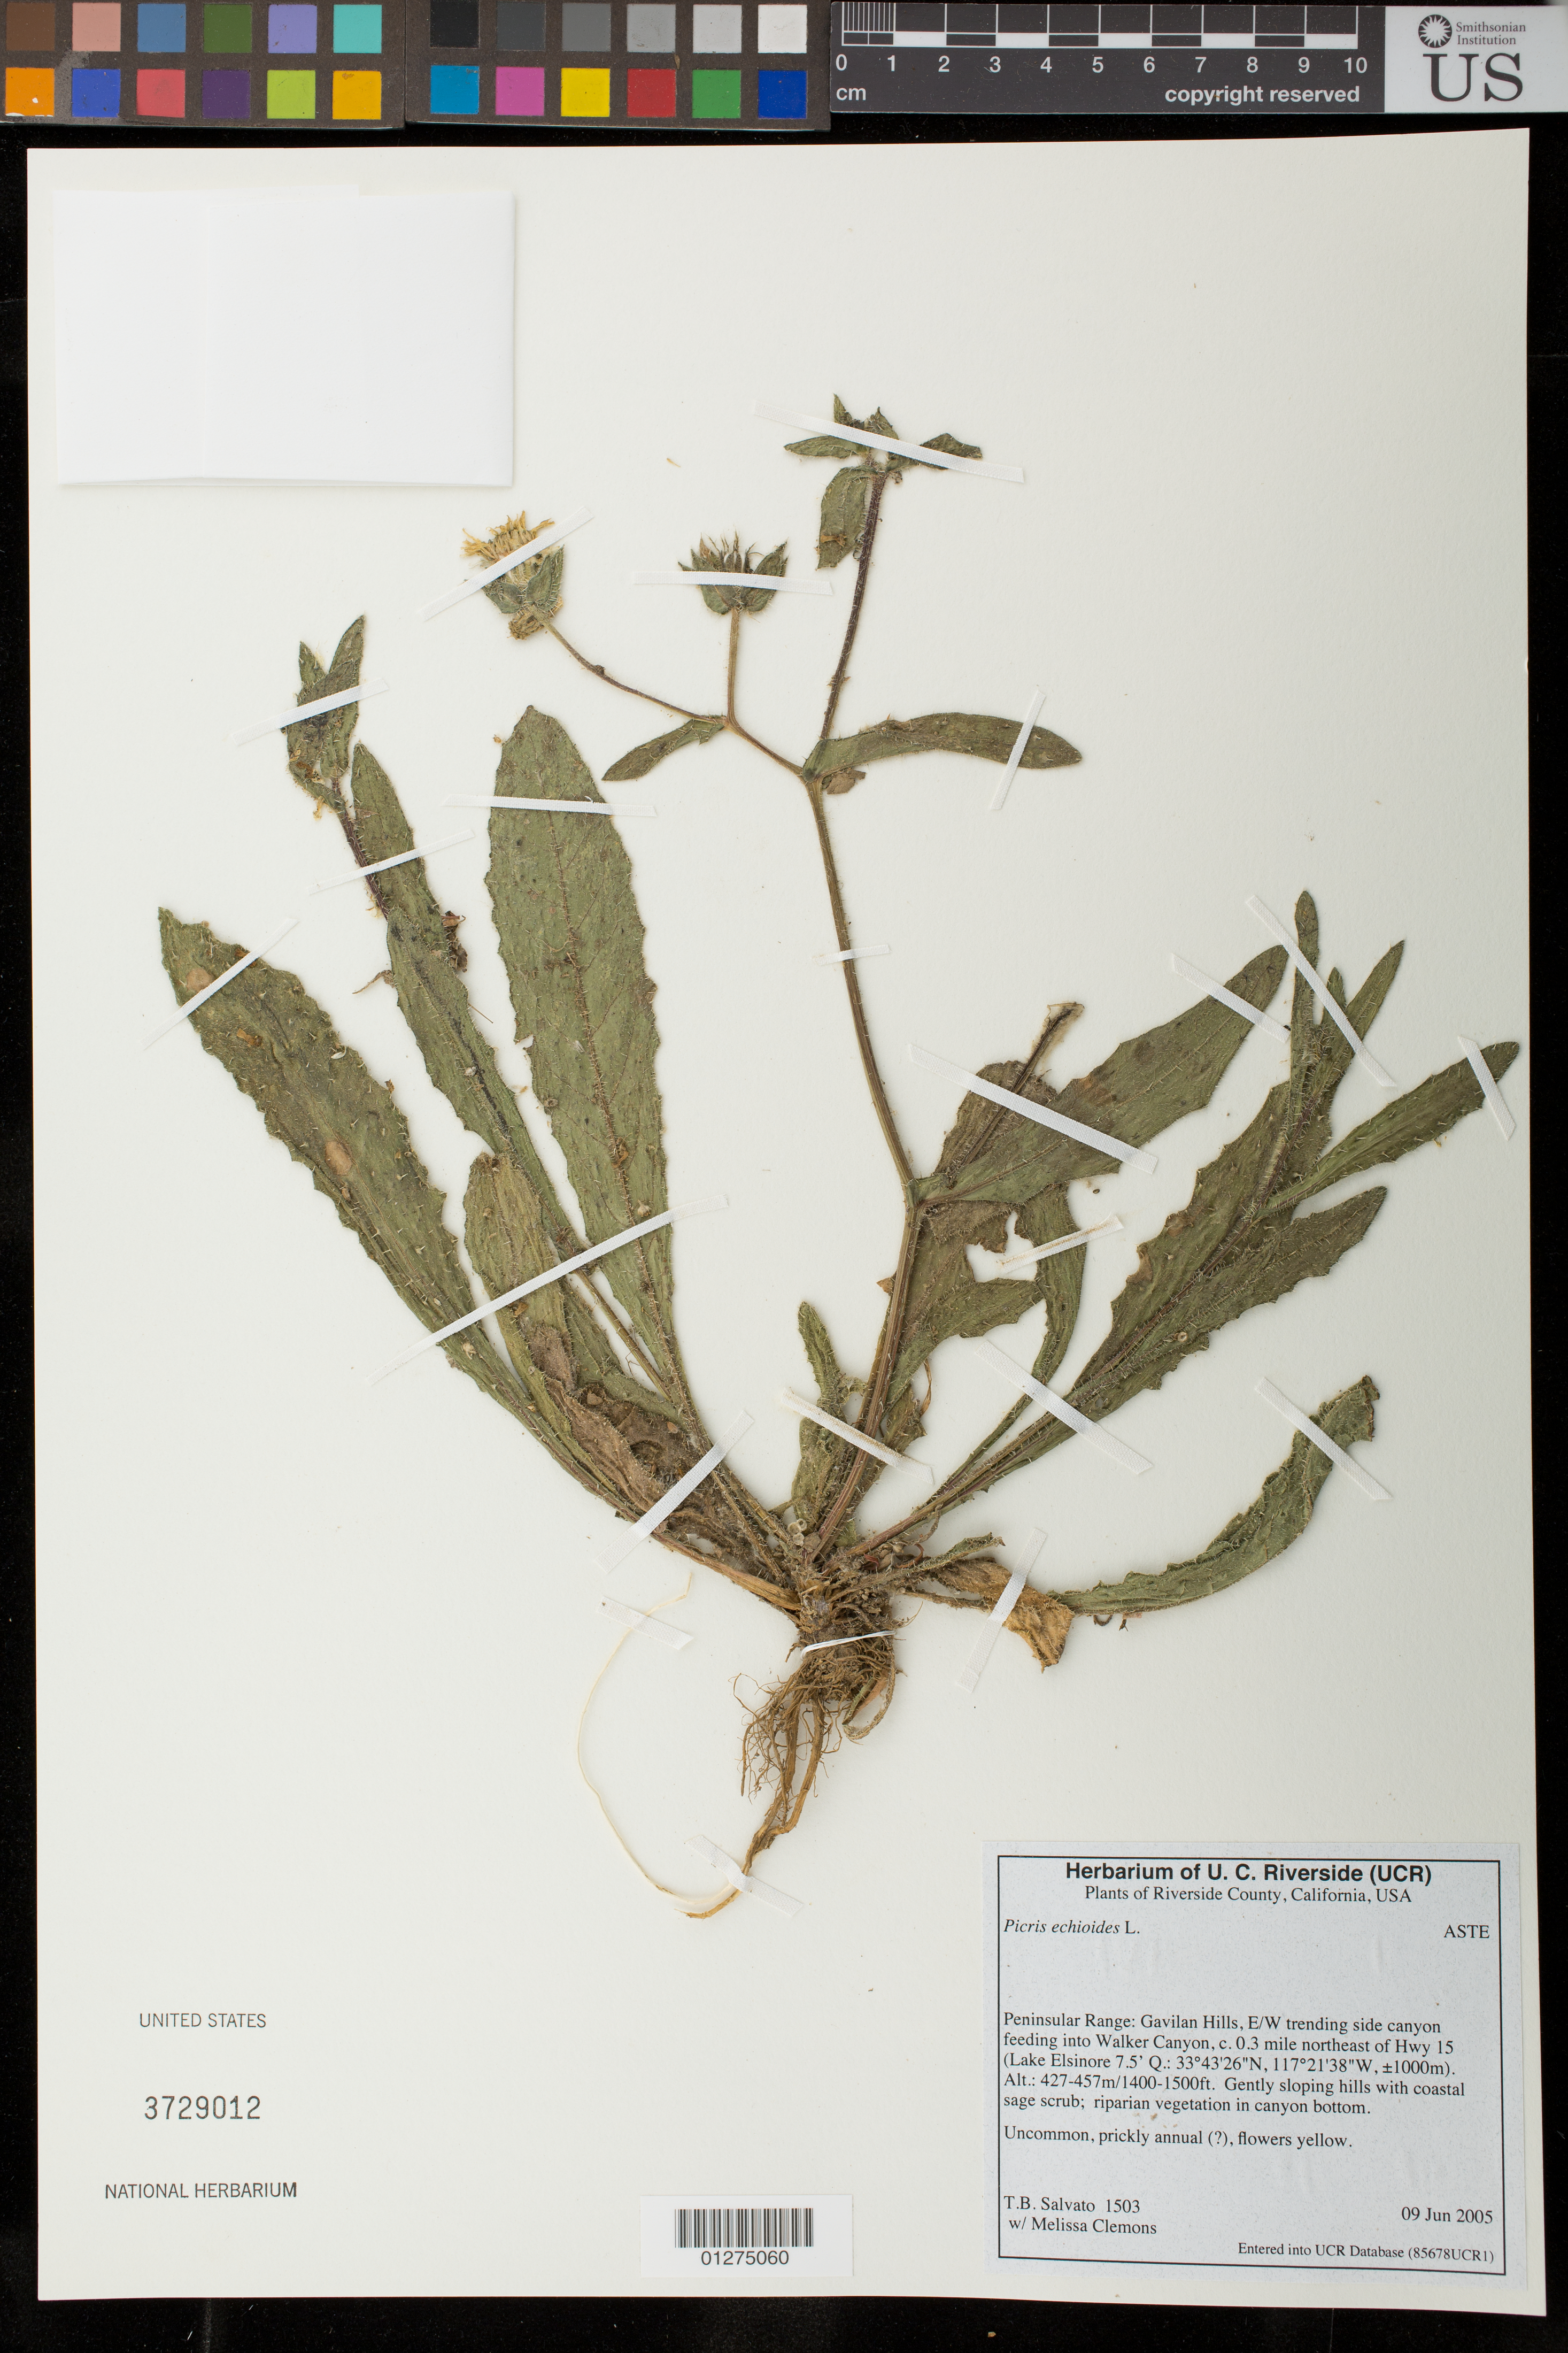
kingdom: Plantae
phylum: Tracheophyta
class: Magnoliopsida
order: Asterales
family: Asteraceae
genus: Helminthotheca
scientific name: Helminthotheca echioides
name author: (L.) Holub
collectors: T. Salvato & M. Clemons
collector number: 1503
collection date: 2005-06-09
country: United States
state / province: California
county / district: Riverside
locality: Peninsular Range: Gavilan Hills, E/W trending side canyon feeding into Walker Canyon, c. 0.3 mile northeast of Hwy 15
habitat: gently sloping hills with coastal sage scrub; riparian vegetation in canyon bottom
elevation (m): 427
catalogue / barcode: US 3729012